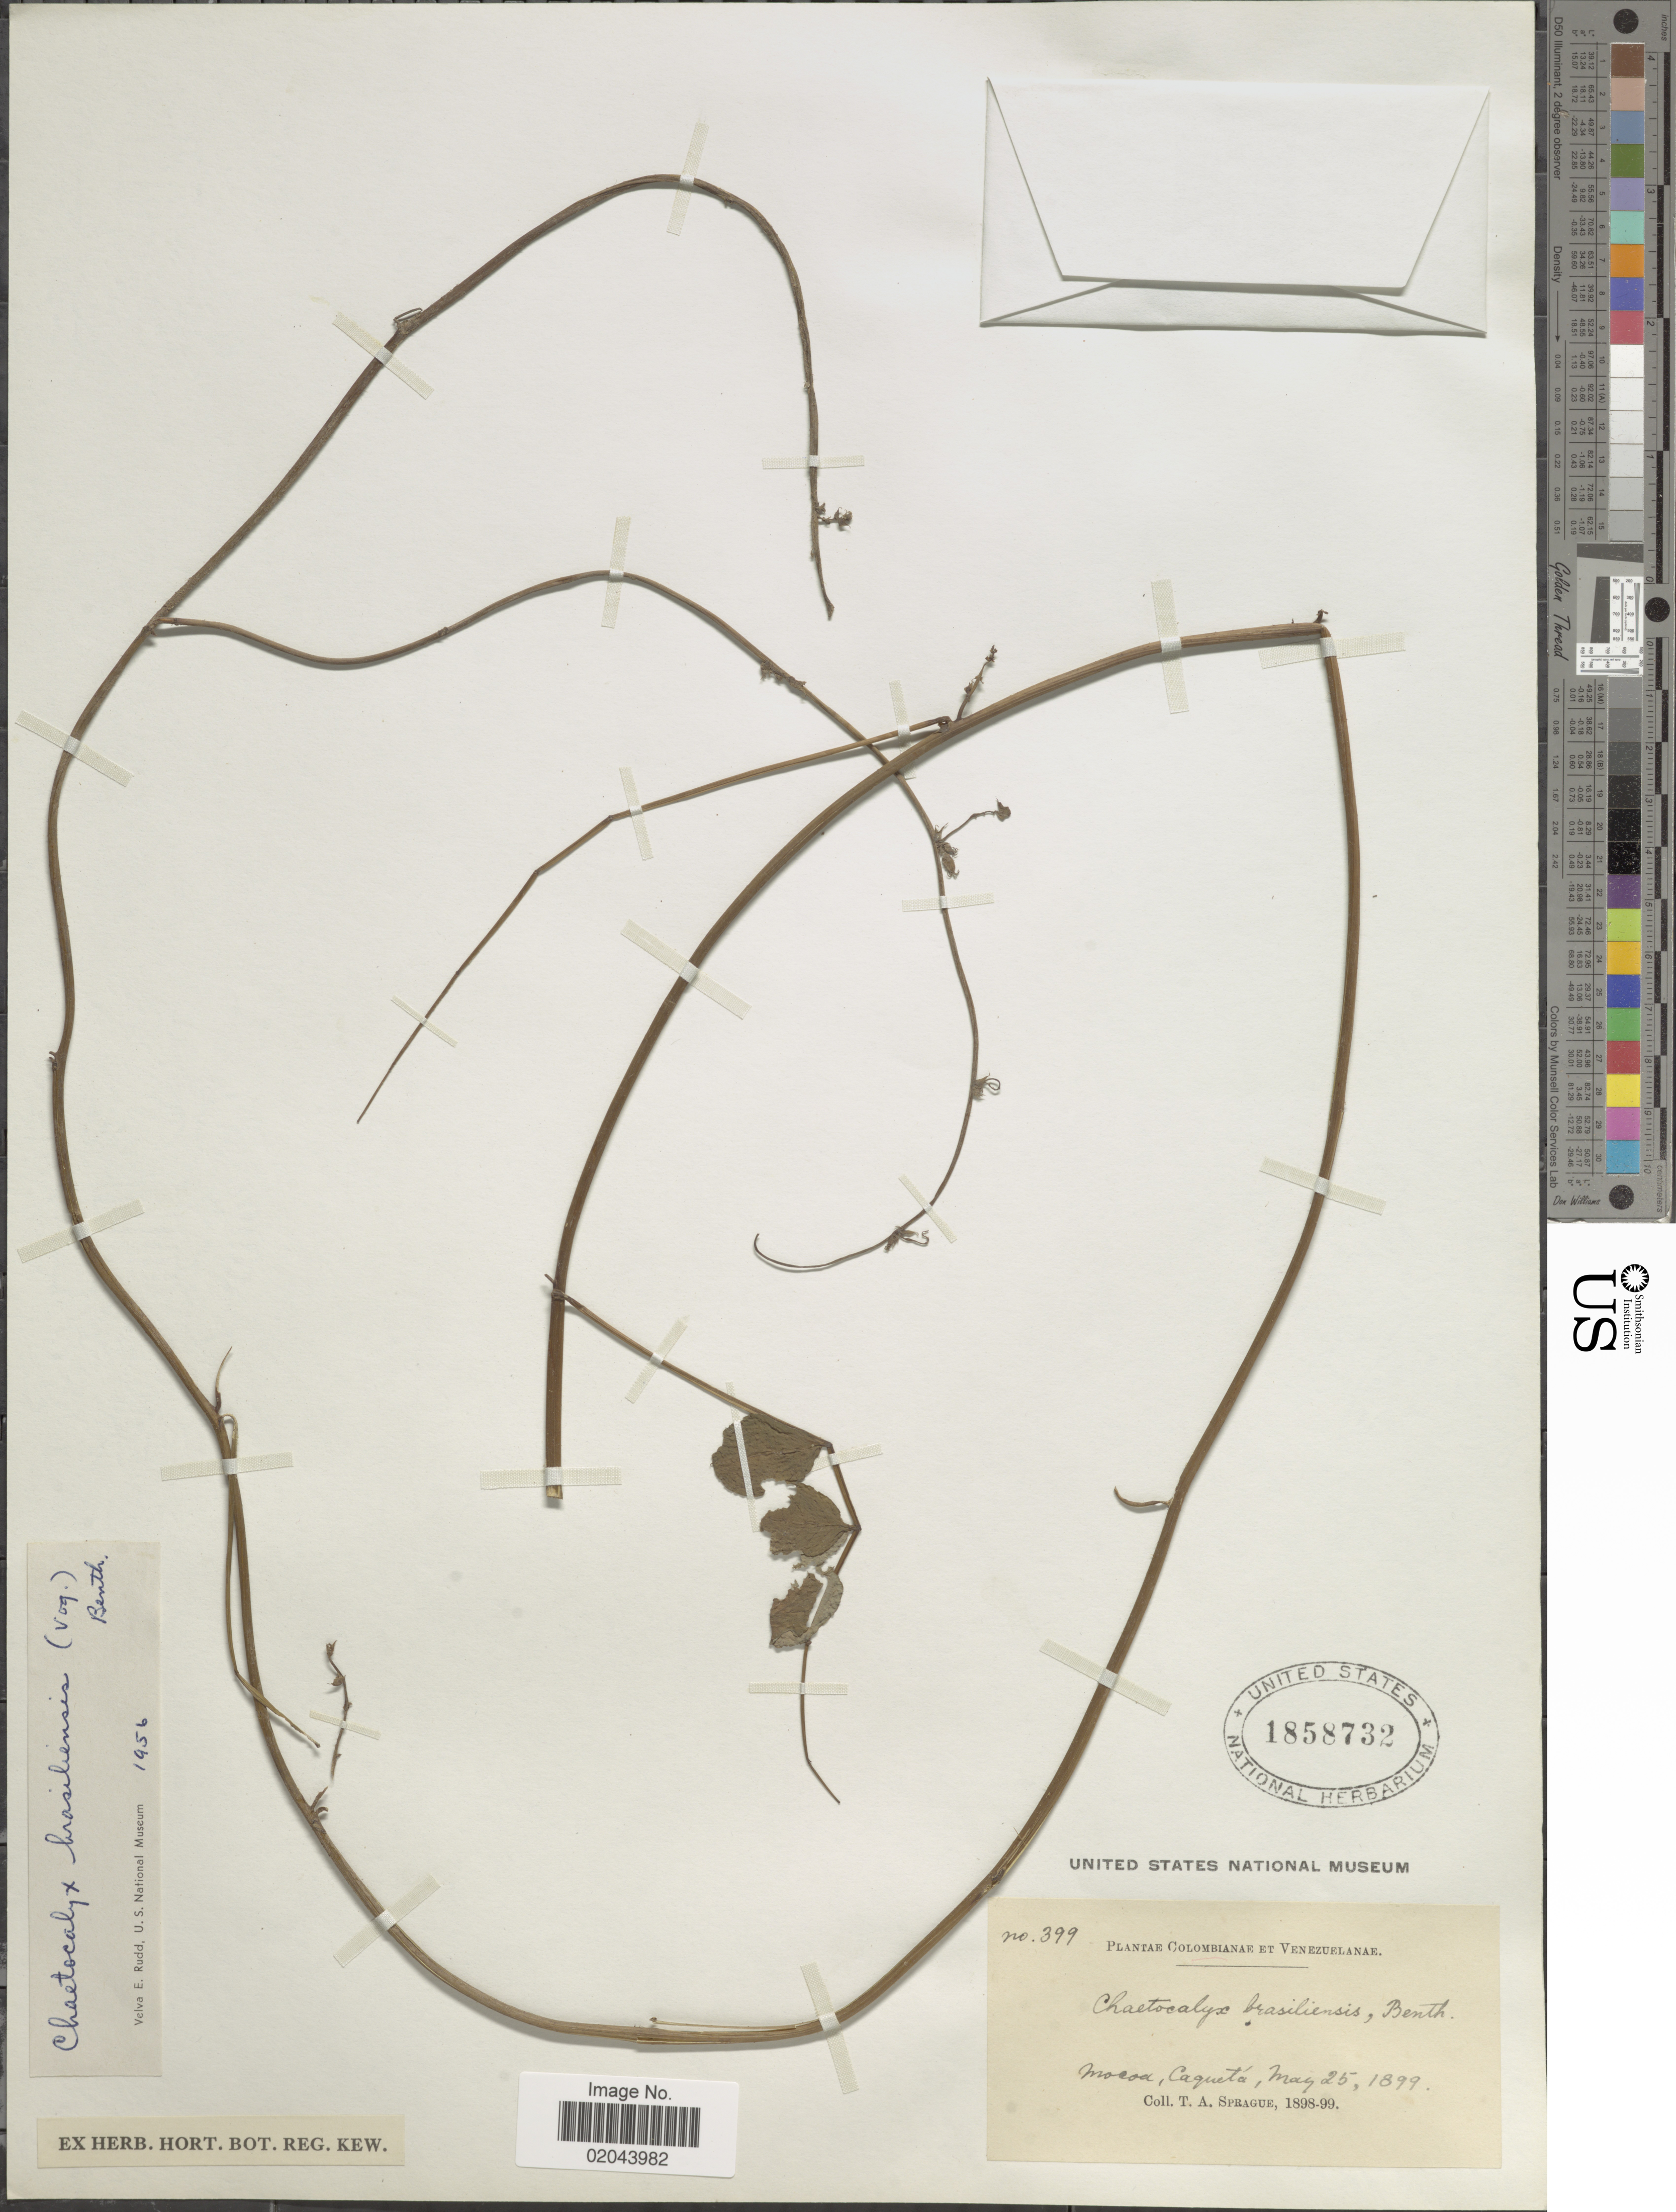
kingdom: Plantae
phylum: Tracheophyta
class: Magnoliopsida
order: Fabales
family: Fabaceae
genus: Chaetocalyx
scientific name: Chaetocalyx brasiliensis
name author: (Vogel) Benth.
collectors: T. A. Sprague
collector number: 399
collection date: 1899-05-25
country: Colombia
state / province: Caquetá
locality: Mosoa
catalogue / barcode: US 1858732